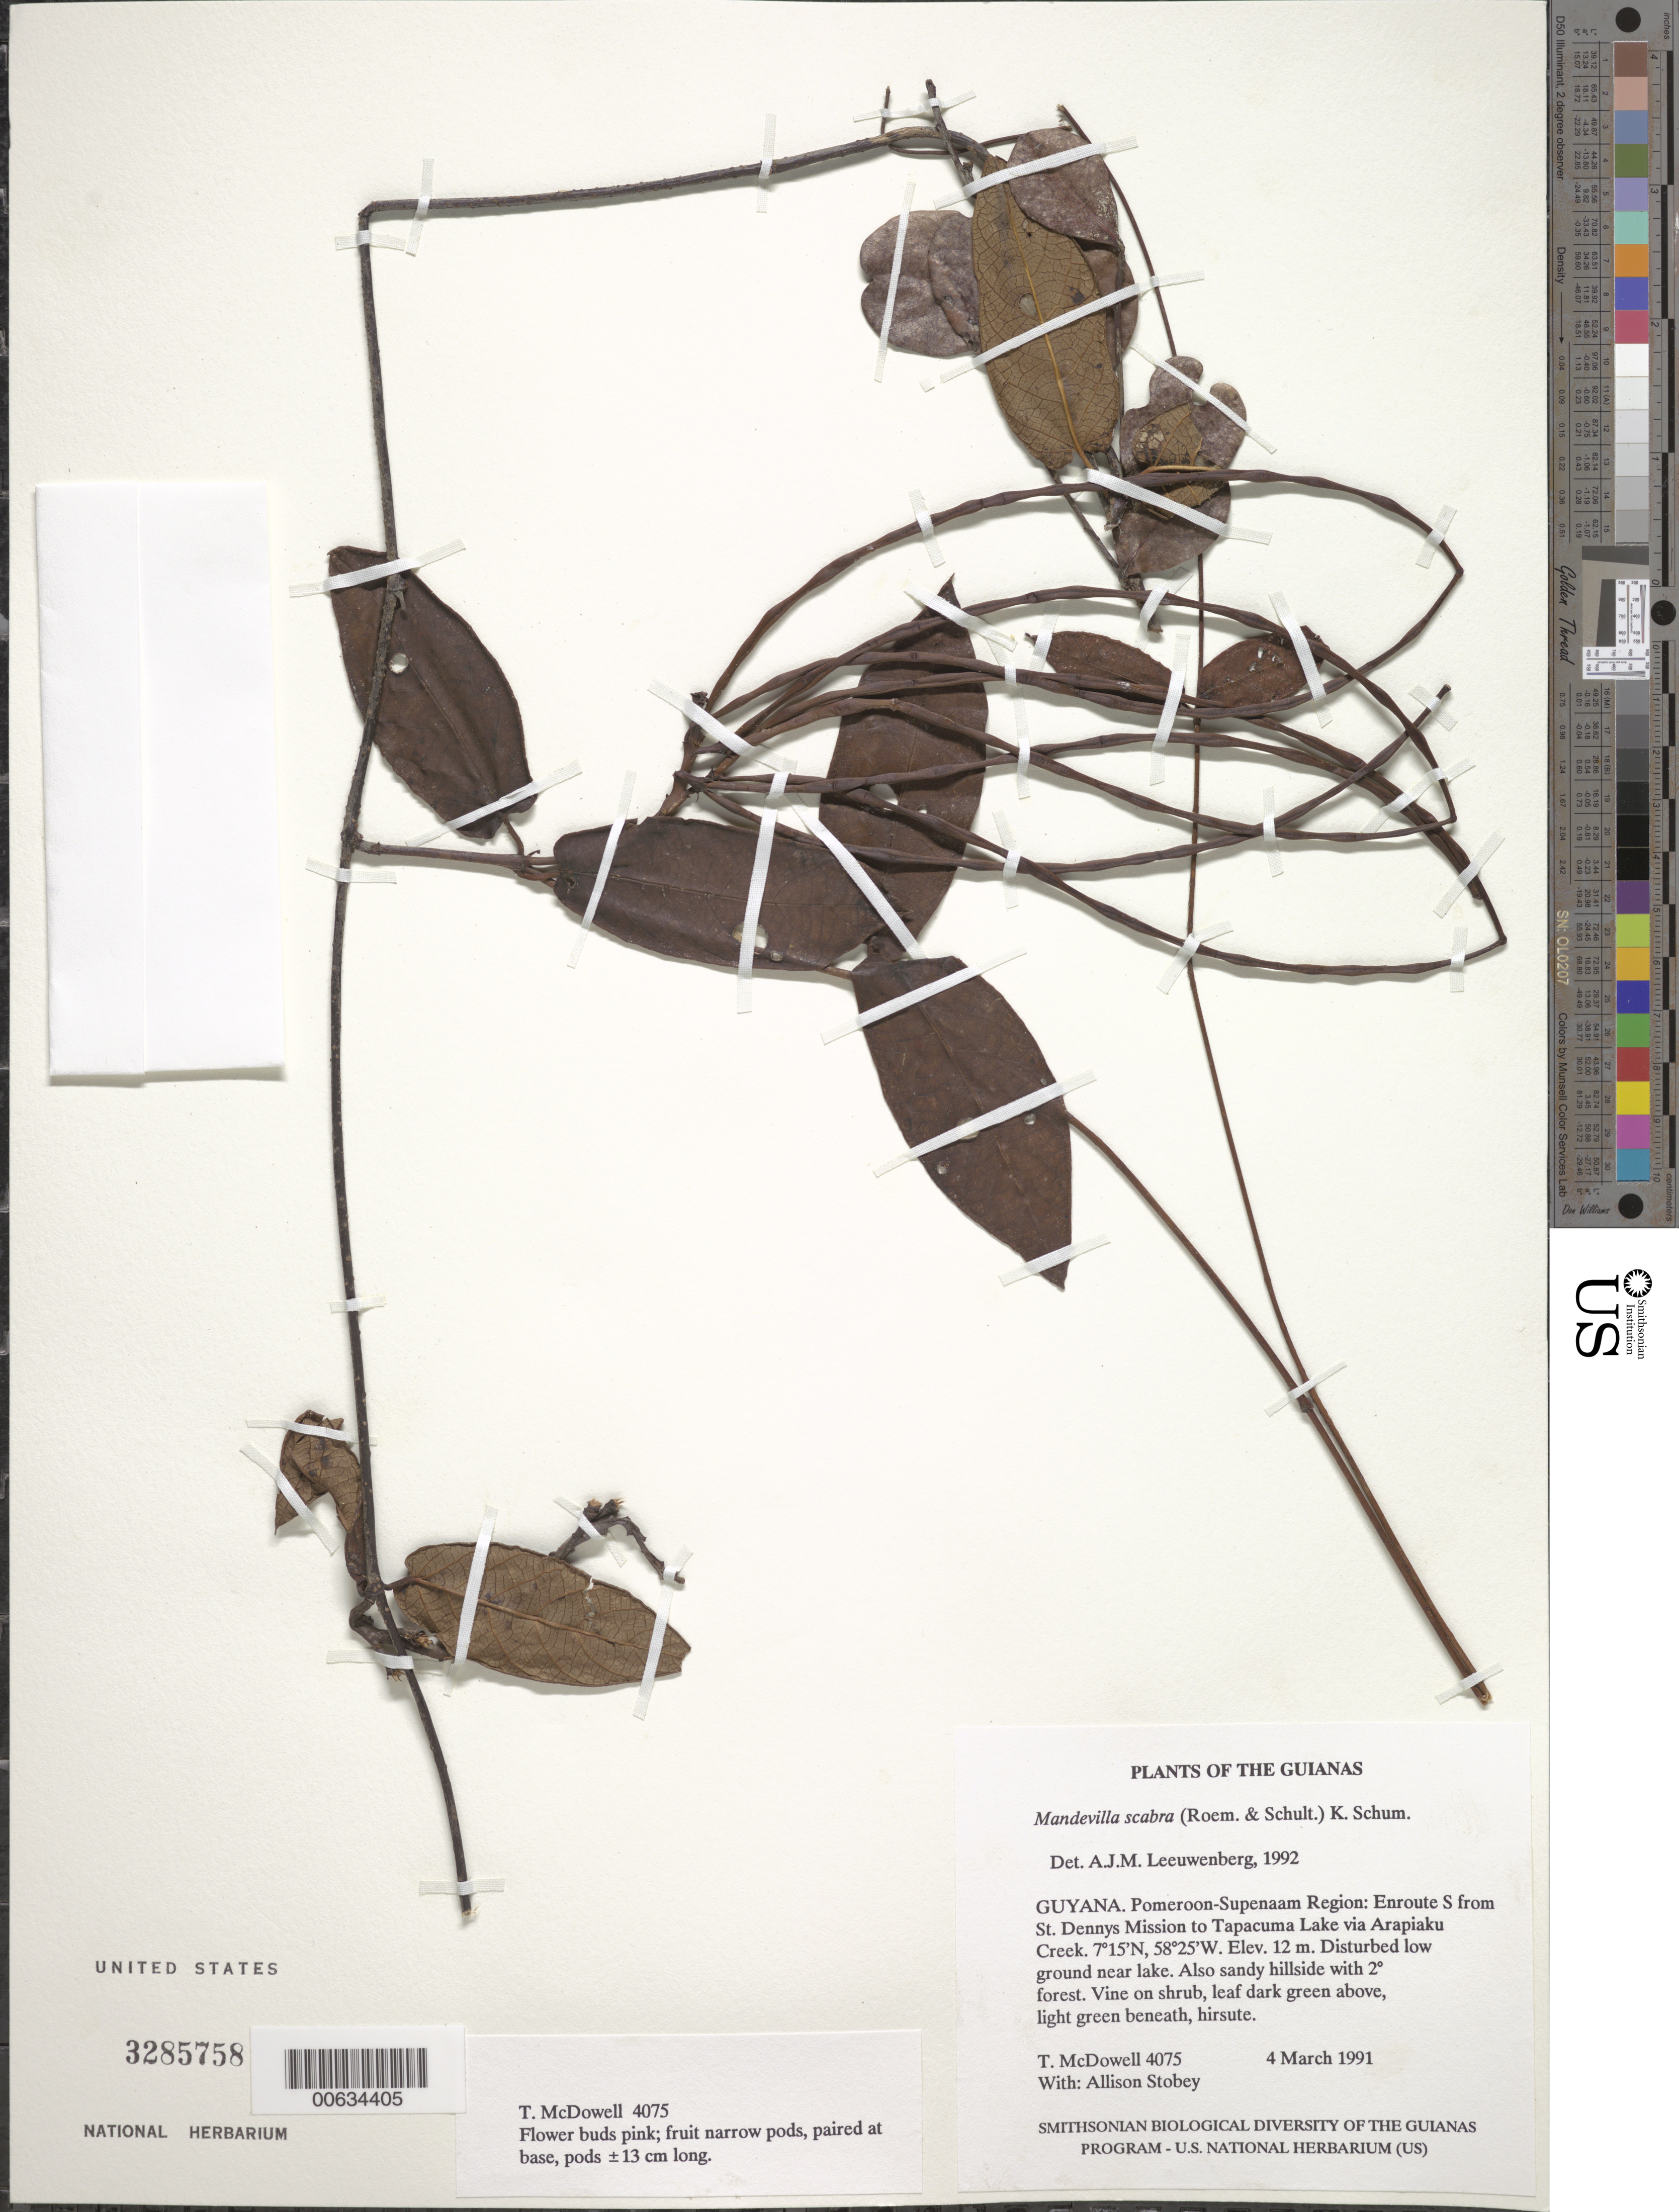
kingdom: Plantae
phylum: Tracheophyta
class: Magnoliopsida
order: Gentianales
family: Apocynaceae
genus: Mandevilla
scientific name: Mandevilla scabra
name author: (Hoffmanns. ex Roem. & Schult.) K. Schum.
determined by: Leeuwenberg, A. J. M.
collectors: T. McDowell, D. Gopaul, C. N. Horn & J. H. Wiersema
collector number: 4075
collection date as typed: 4 March 1991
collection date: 1991-03-04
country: Guyana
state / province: Pomeroon-Supenaam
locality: Enroute S from St. Dennys Mission to Tapacuma Lake via Arapiaku Creek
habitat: Disturbed low ground near lake. Also sandy hillside with secondary forest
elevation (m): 12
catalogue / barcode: US 3285758